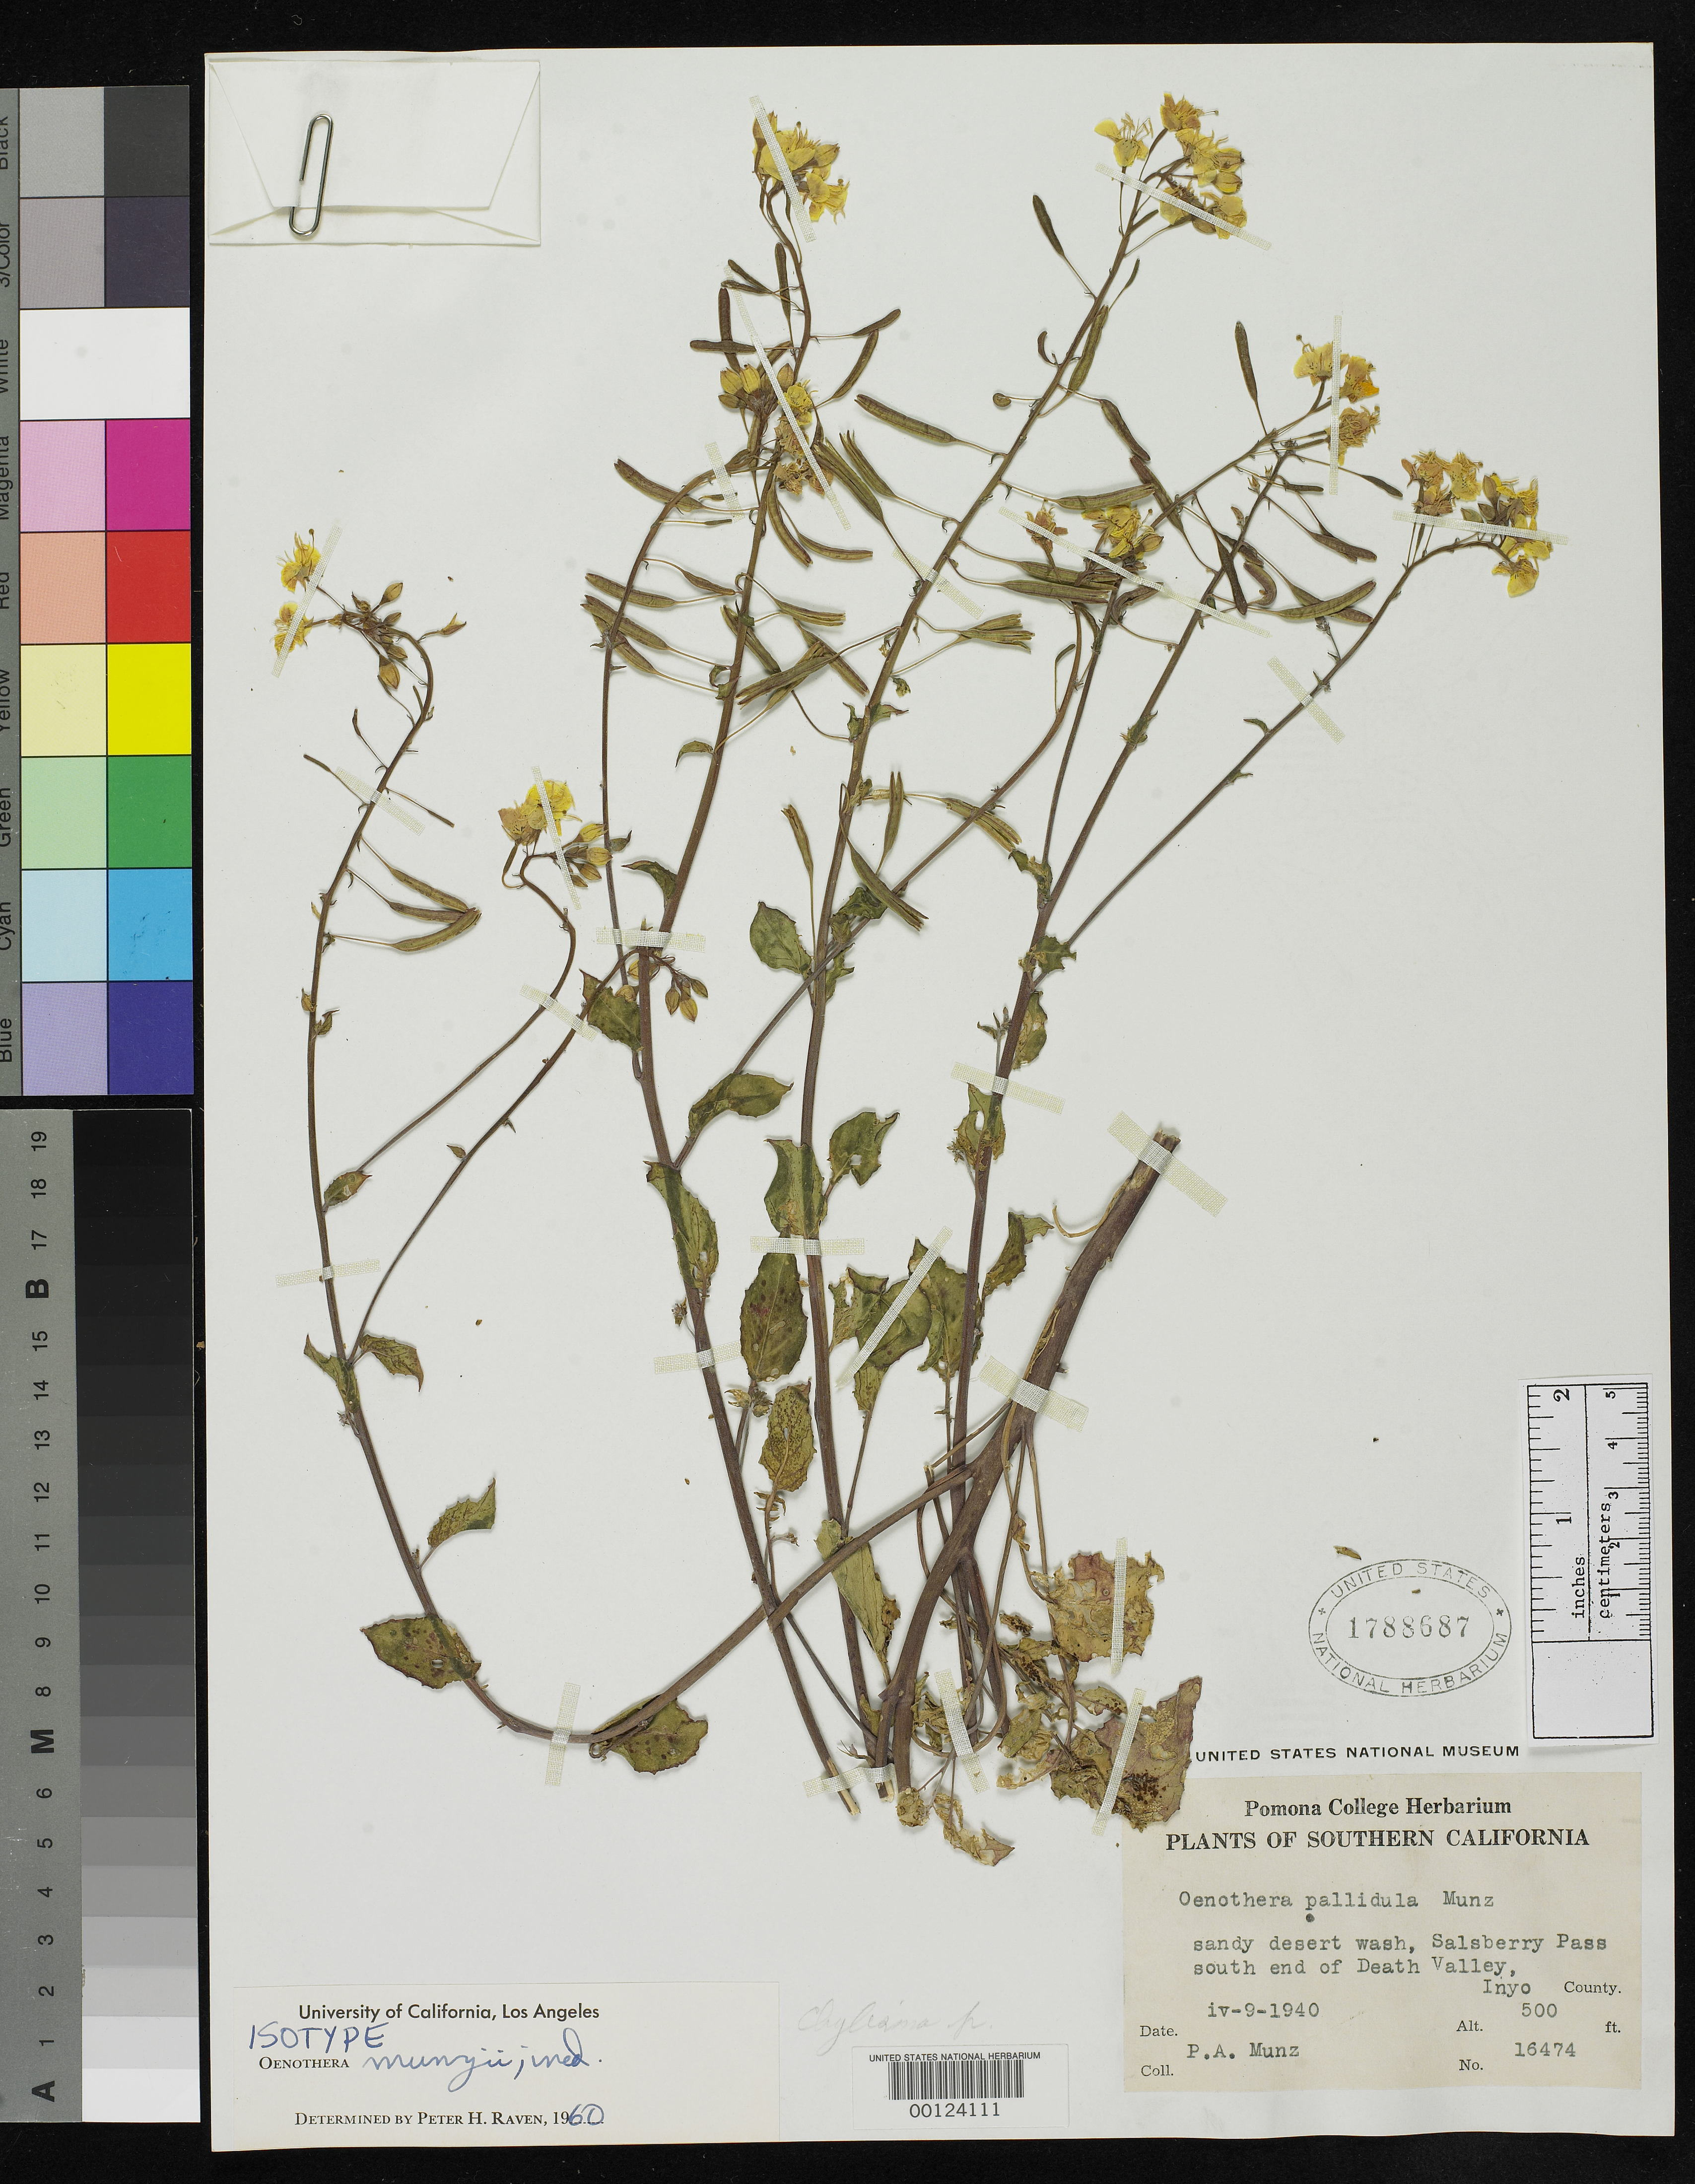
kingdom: Plantae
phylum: Tracheophyta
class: Magnoliopsida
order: Myrtales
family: Onagraceae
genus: Oenothera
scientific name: Oenothera munzii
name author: P.H. Raven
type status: Isotype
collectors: P. A. Munz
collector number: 16474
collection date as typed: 09 Apr 1940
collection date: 1940-04-09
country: United States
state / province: California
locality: Salsberry Pass, S end of Death Valley.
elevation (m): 500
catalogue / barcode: US 1788687